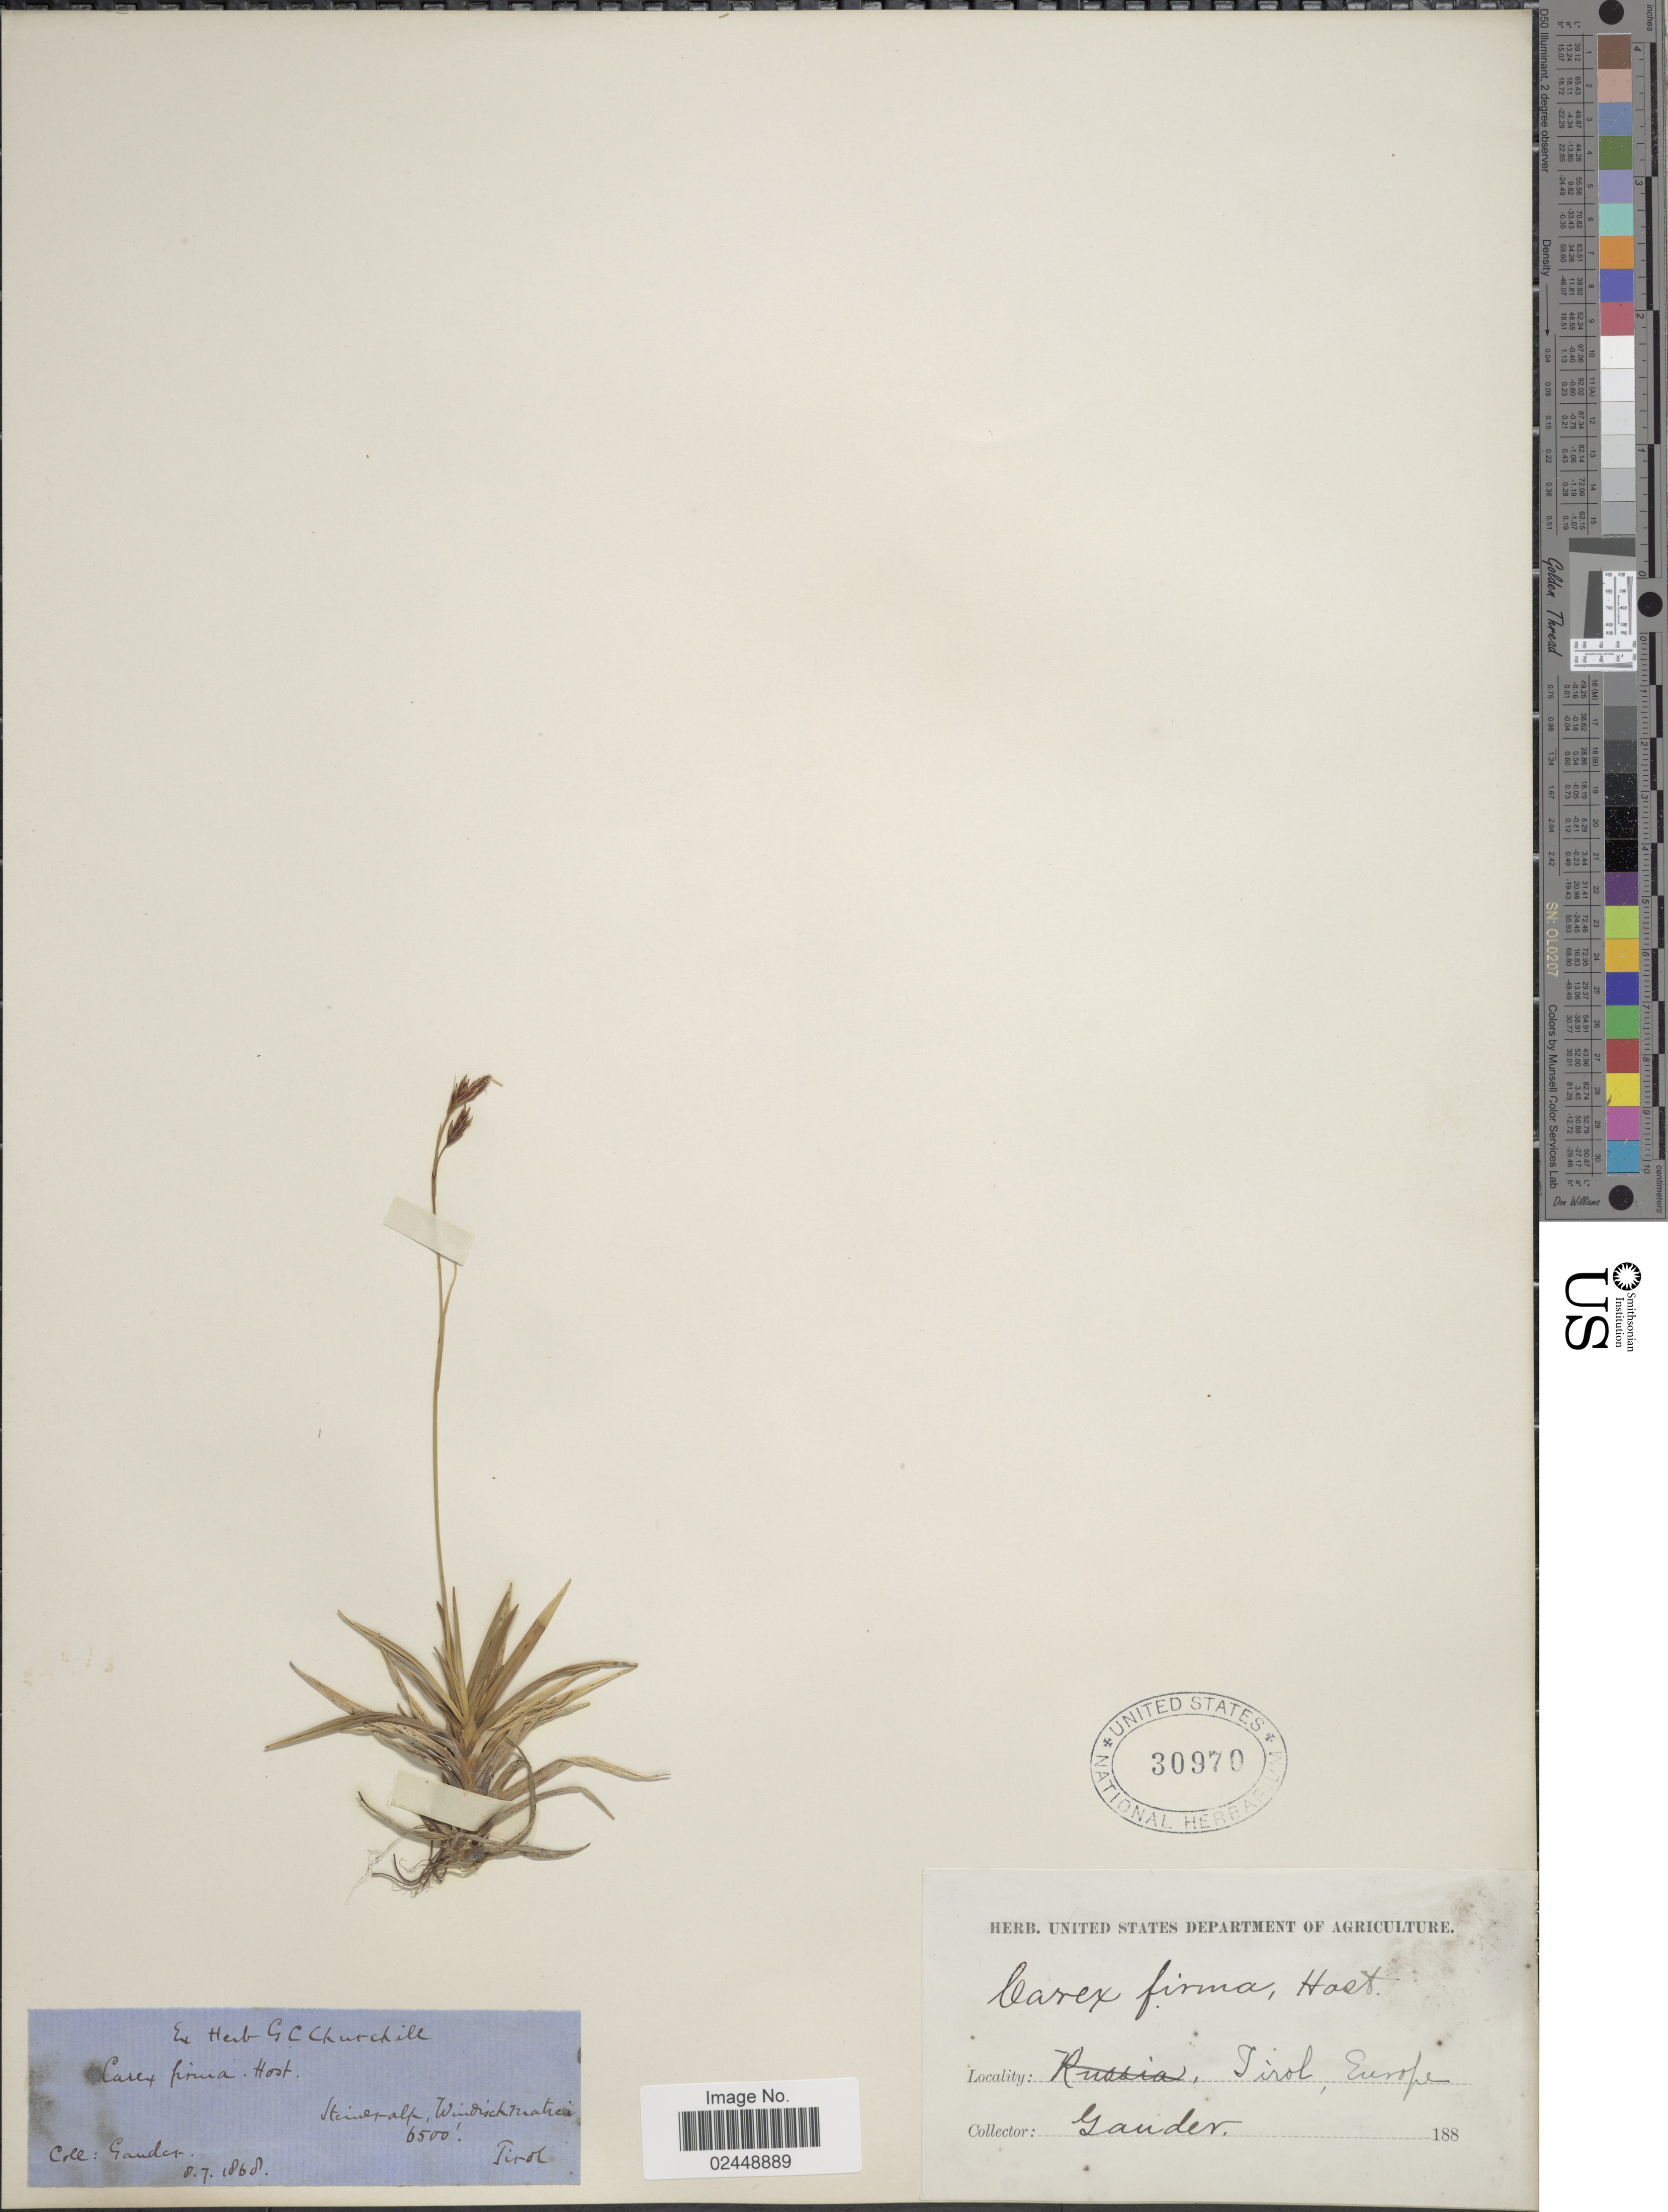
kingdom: Plantae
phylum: Tracheophyta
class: Liliopsida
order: Poales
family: Cyperaceae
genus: Carex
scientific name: Carex firma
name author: Host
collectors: -- Gander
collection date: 1868-07-08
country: Austria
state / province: Tirol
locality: Steintalp, Windischmatre's [interpreted]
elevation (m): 1981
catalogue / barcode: US 30970